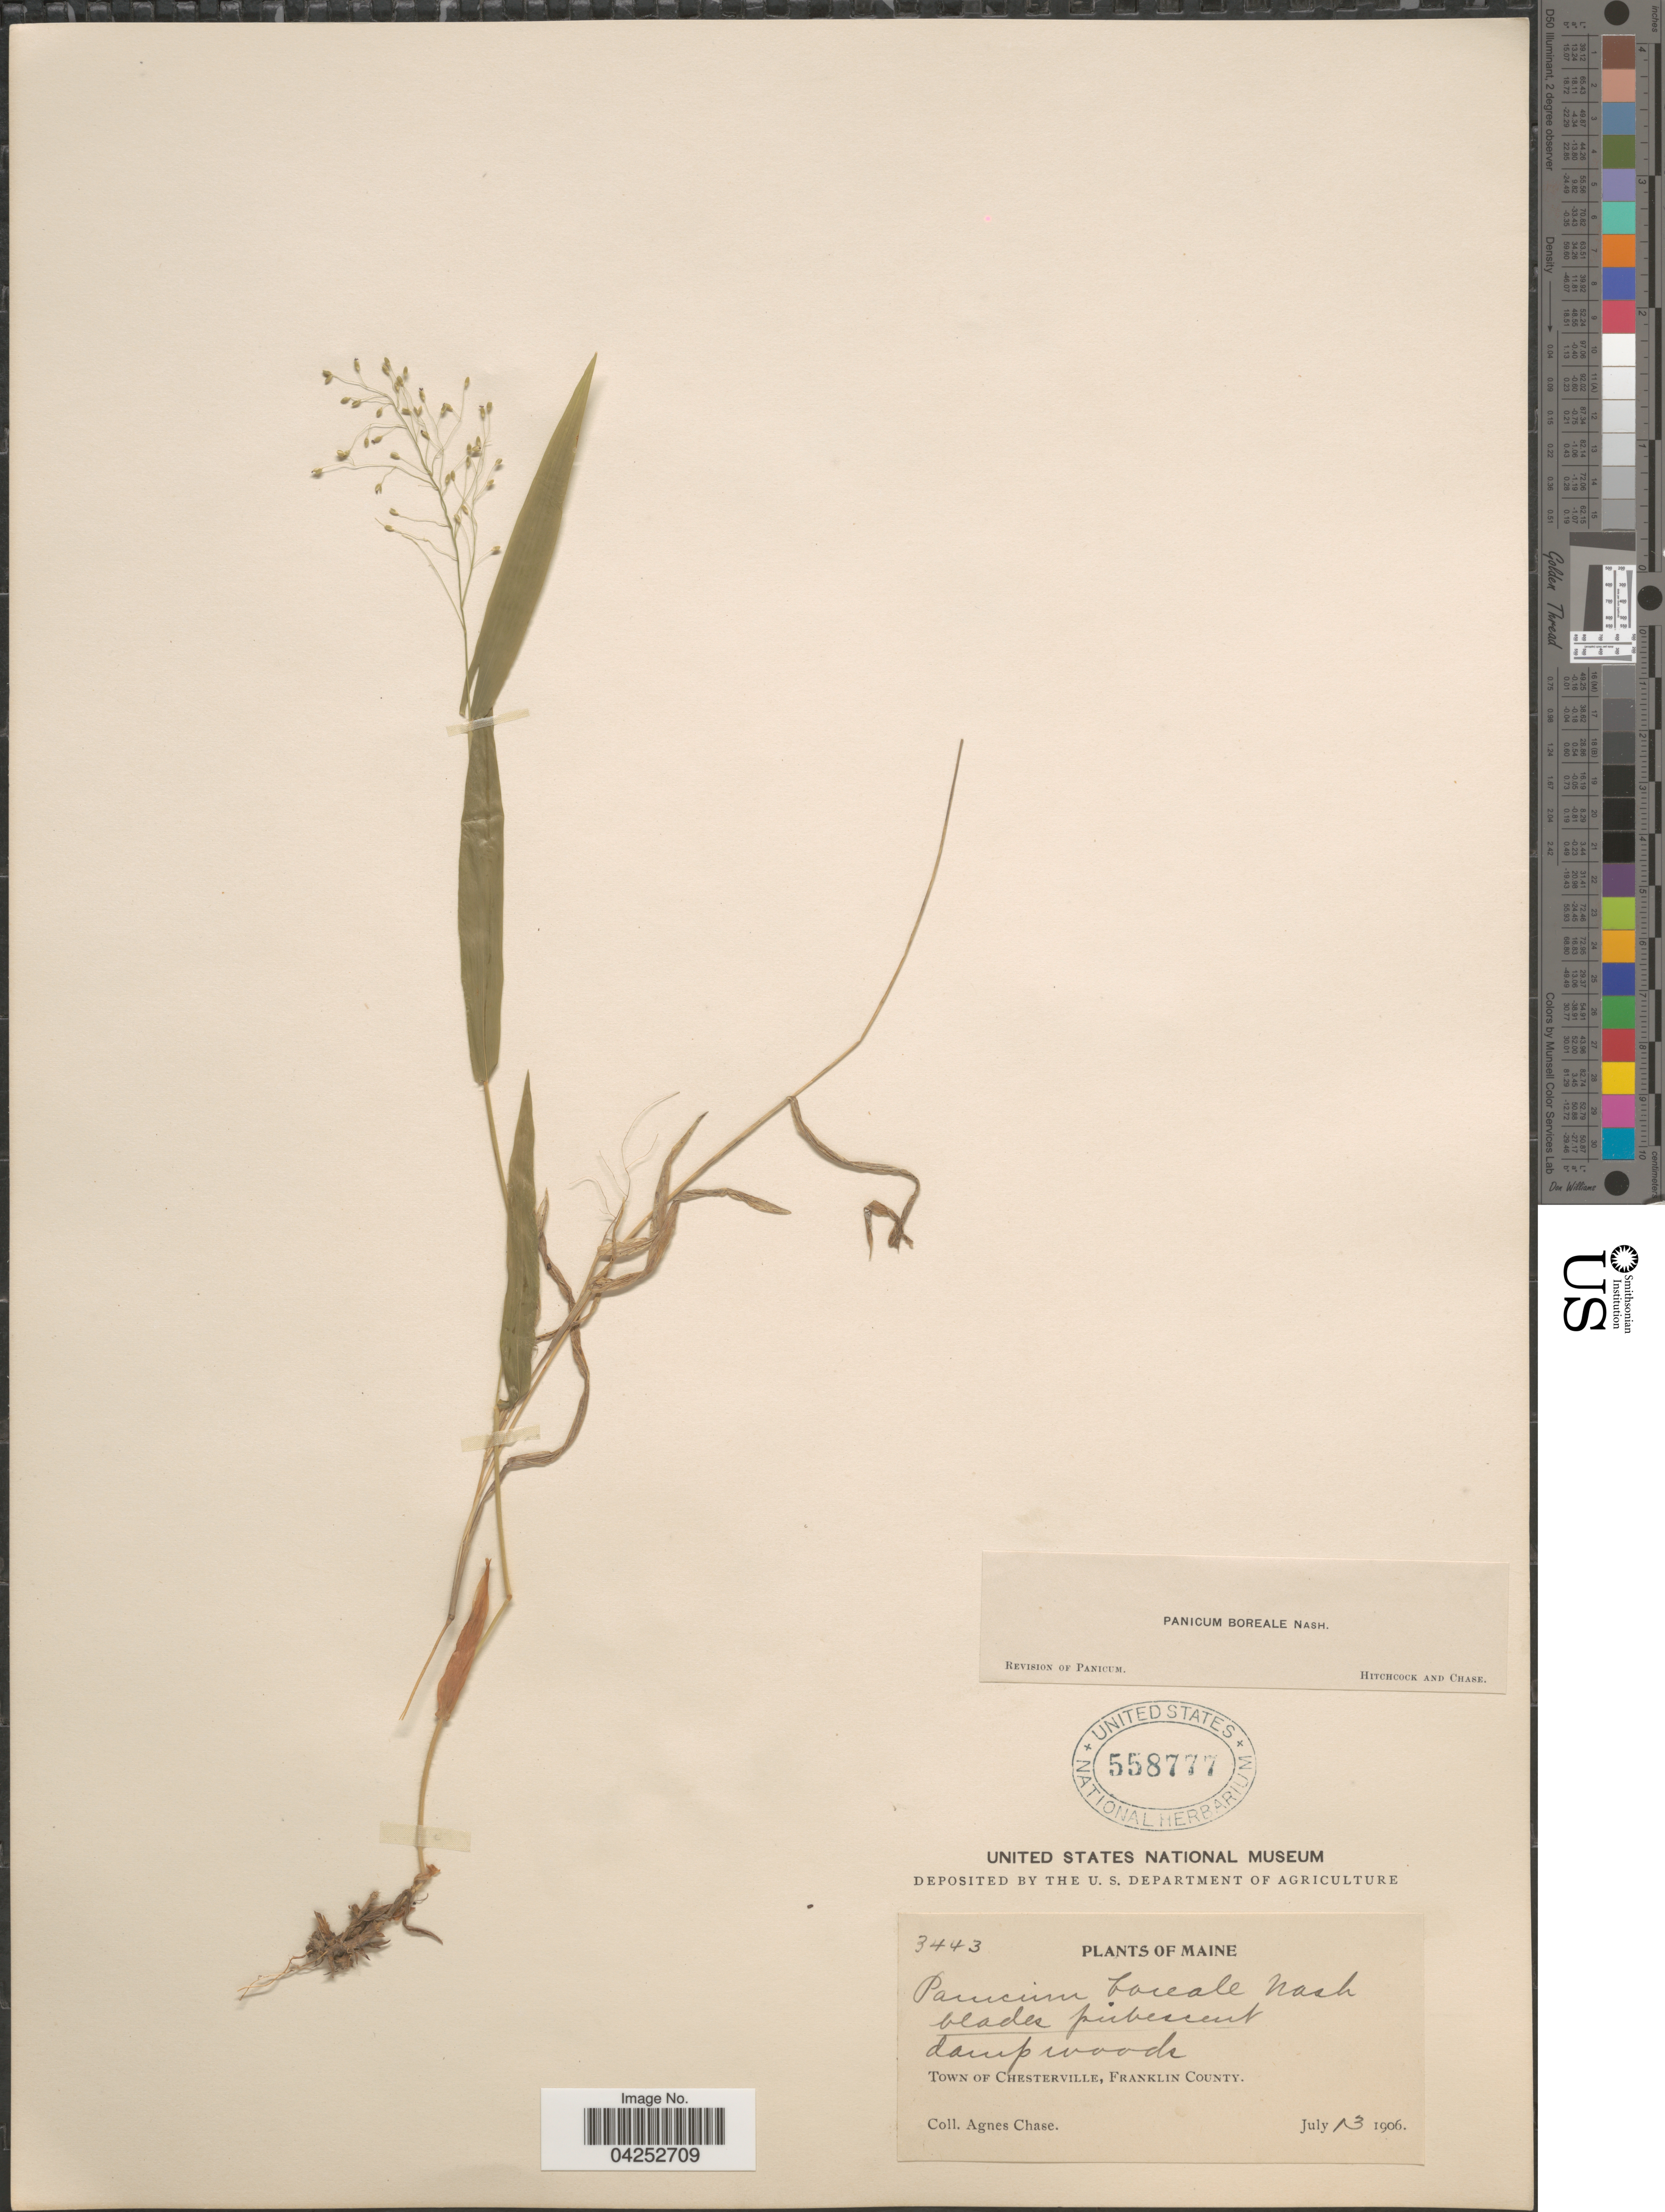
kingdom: Plantae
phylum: Tracheophyta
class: Liliopsida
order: Poales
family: Poaceae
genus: Dichanthelium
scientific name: Dichanthelium boreale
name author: (Nash) Freckmann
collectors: A. Chase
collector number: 3443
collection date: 1906-07-13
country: United States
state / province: Maine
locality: Town of Chesterville, Franklin County.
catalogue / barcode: US 558777